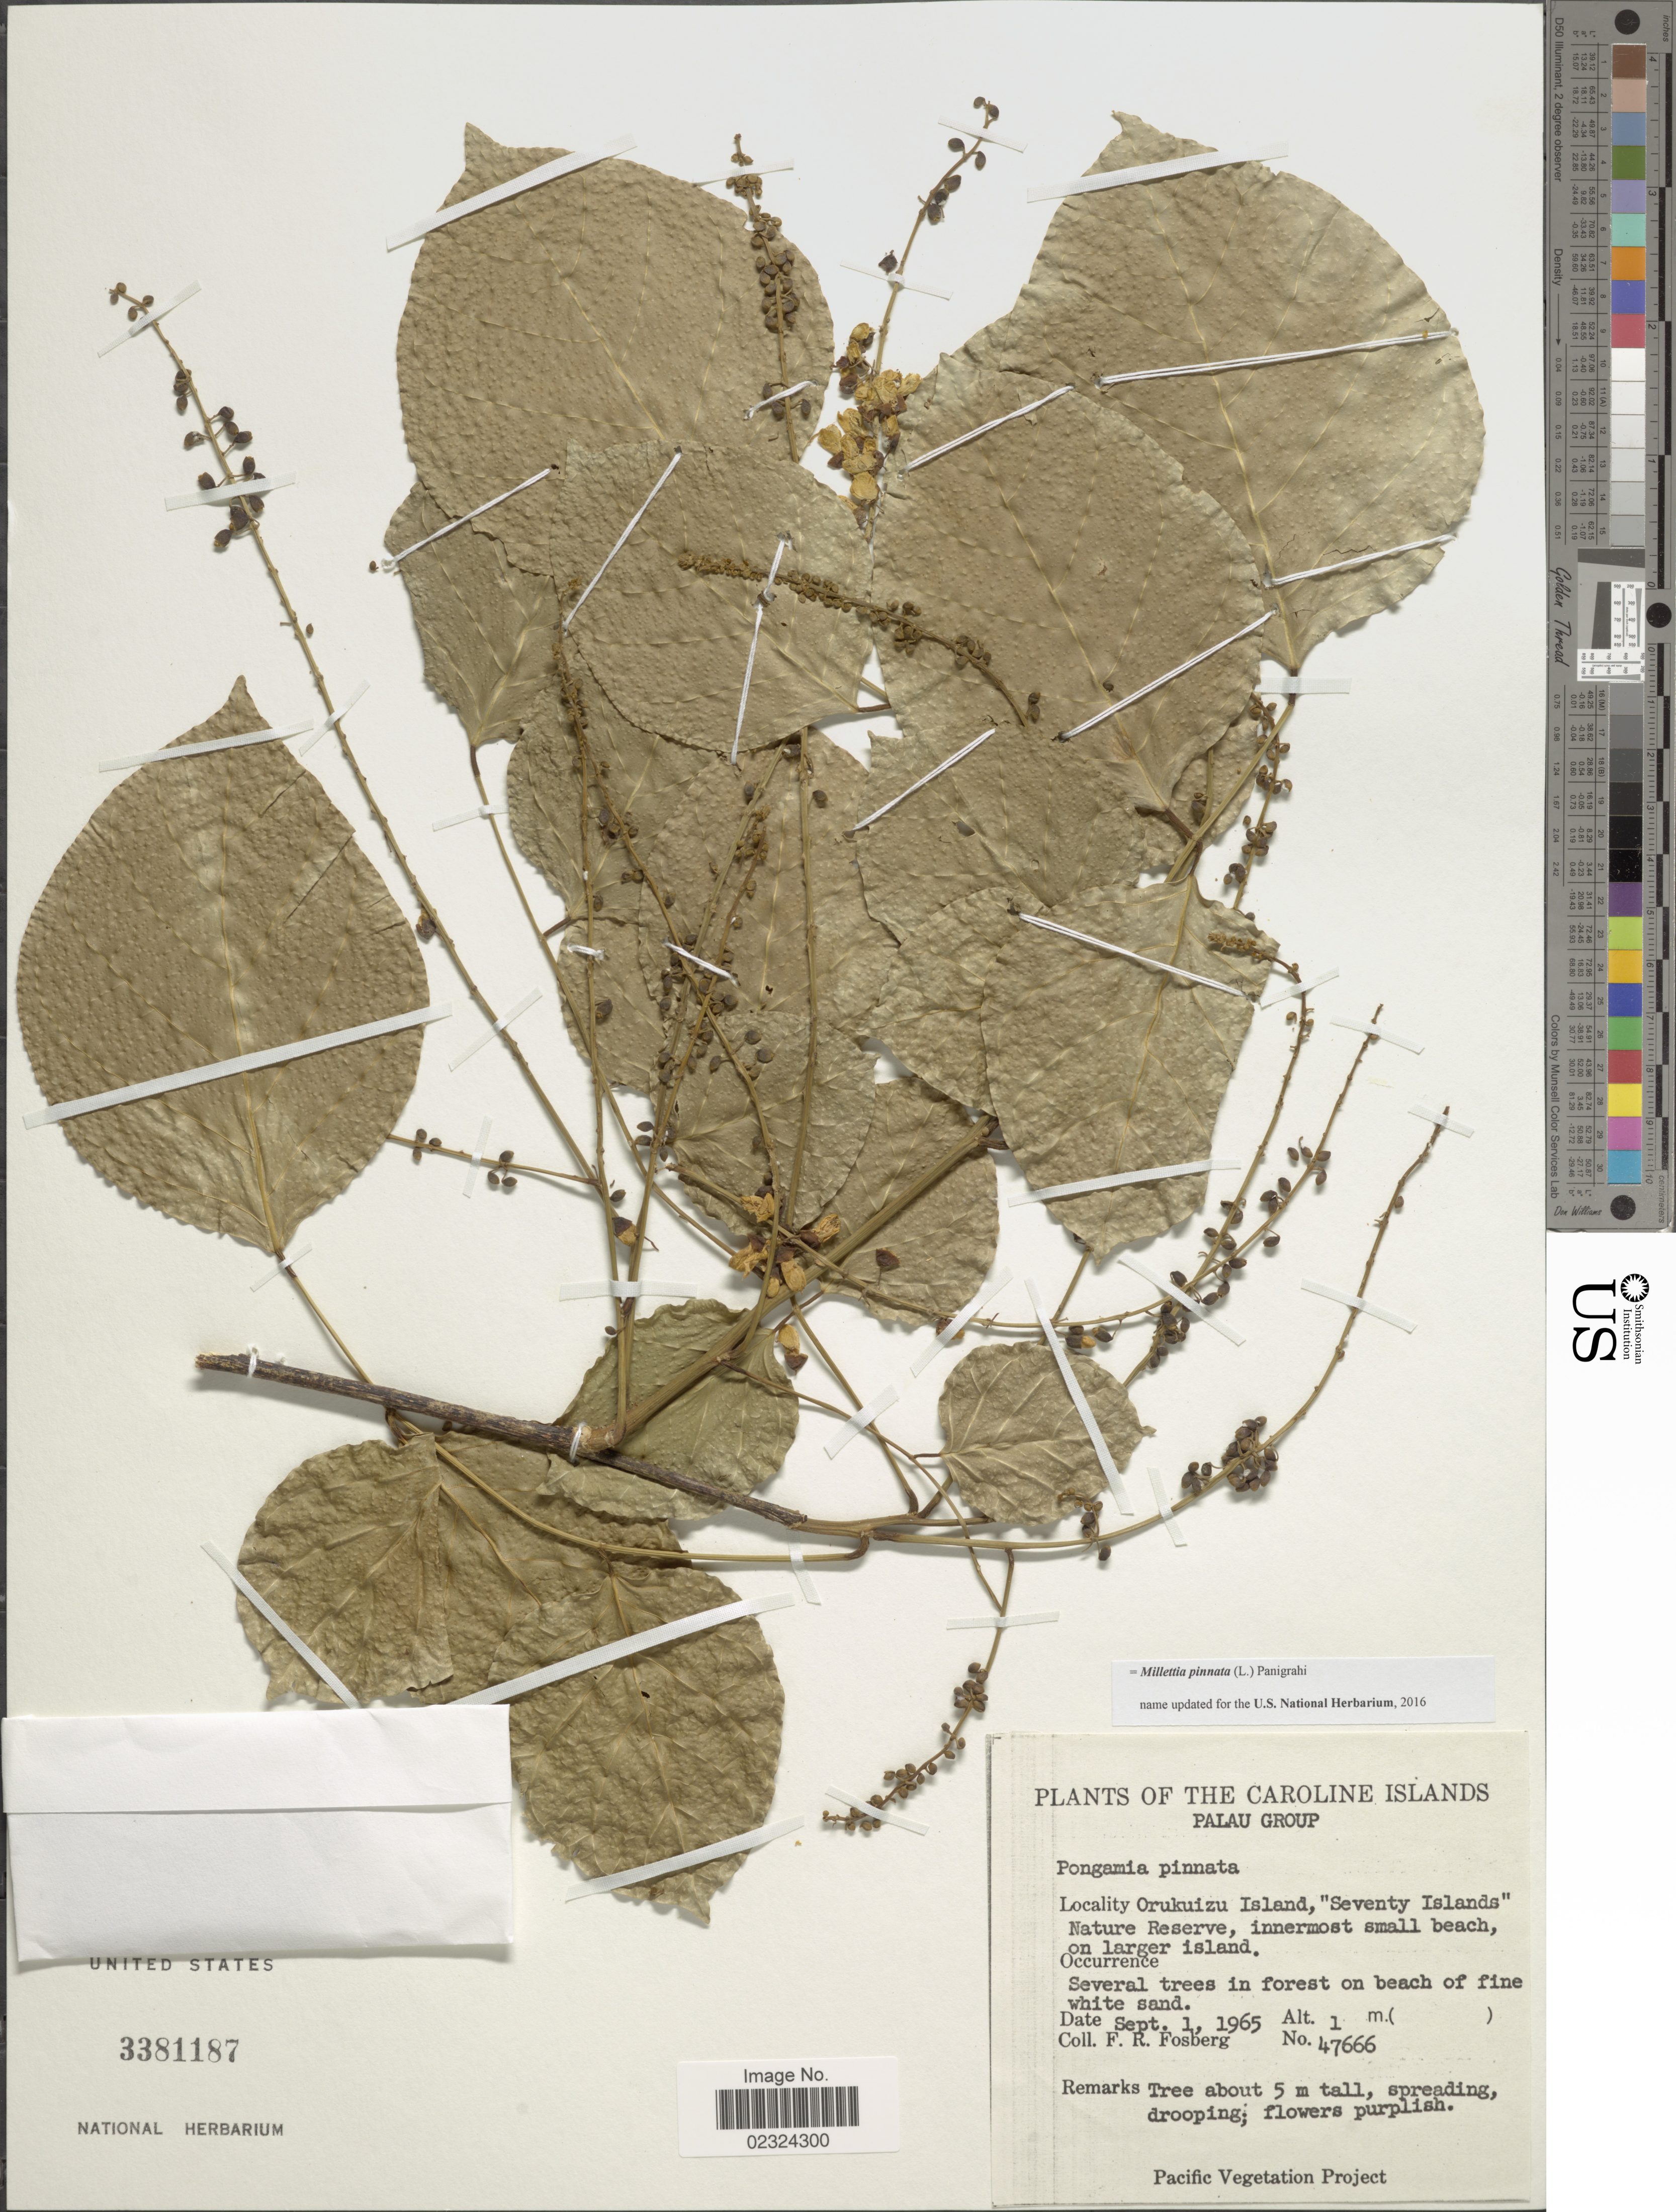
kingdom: Plantae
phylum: Tracheophyta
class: Magnoliopsida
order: Fabales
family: Fabaceae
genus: Millettia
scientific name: Millettia pinnata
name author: (L.) Panigrahi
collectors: F. R. Fosberg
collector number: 47666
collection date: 1965-09-01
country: Palau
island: Ngerukeuid [Orukuizu]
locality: Orukuize Island, "Seventy Islands" Nature Reserve, innermost small beach, on larger island.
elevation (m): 1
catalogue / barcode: US 3381187